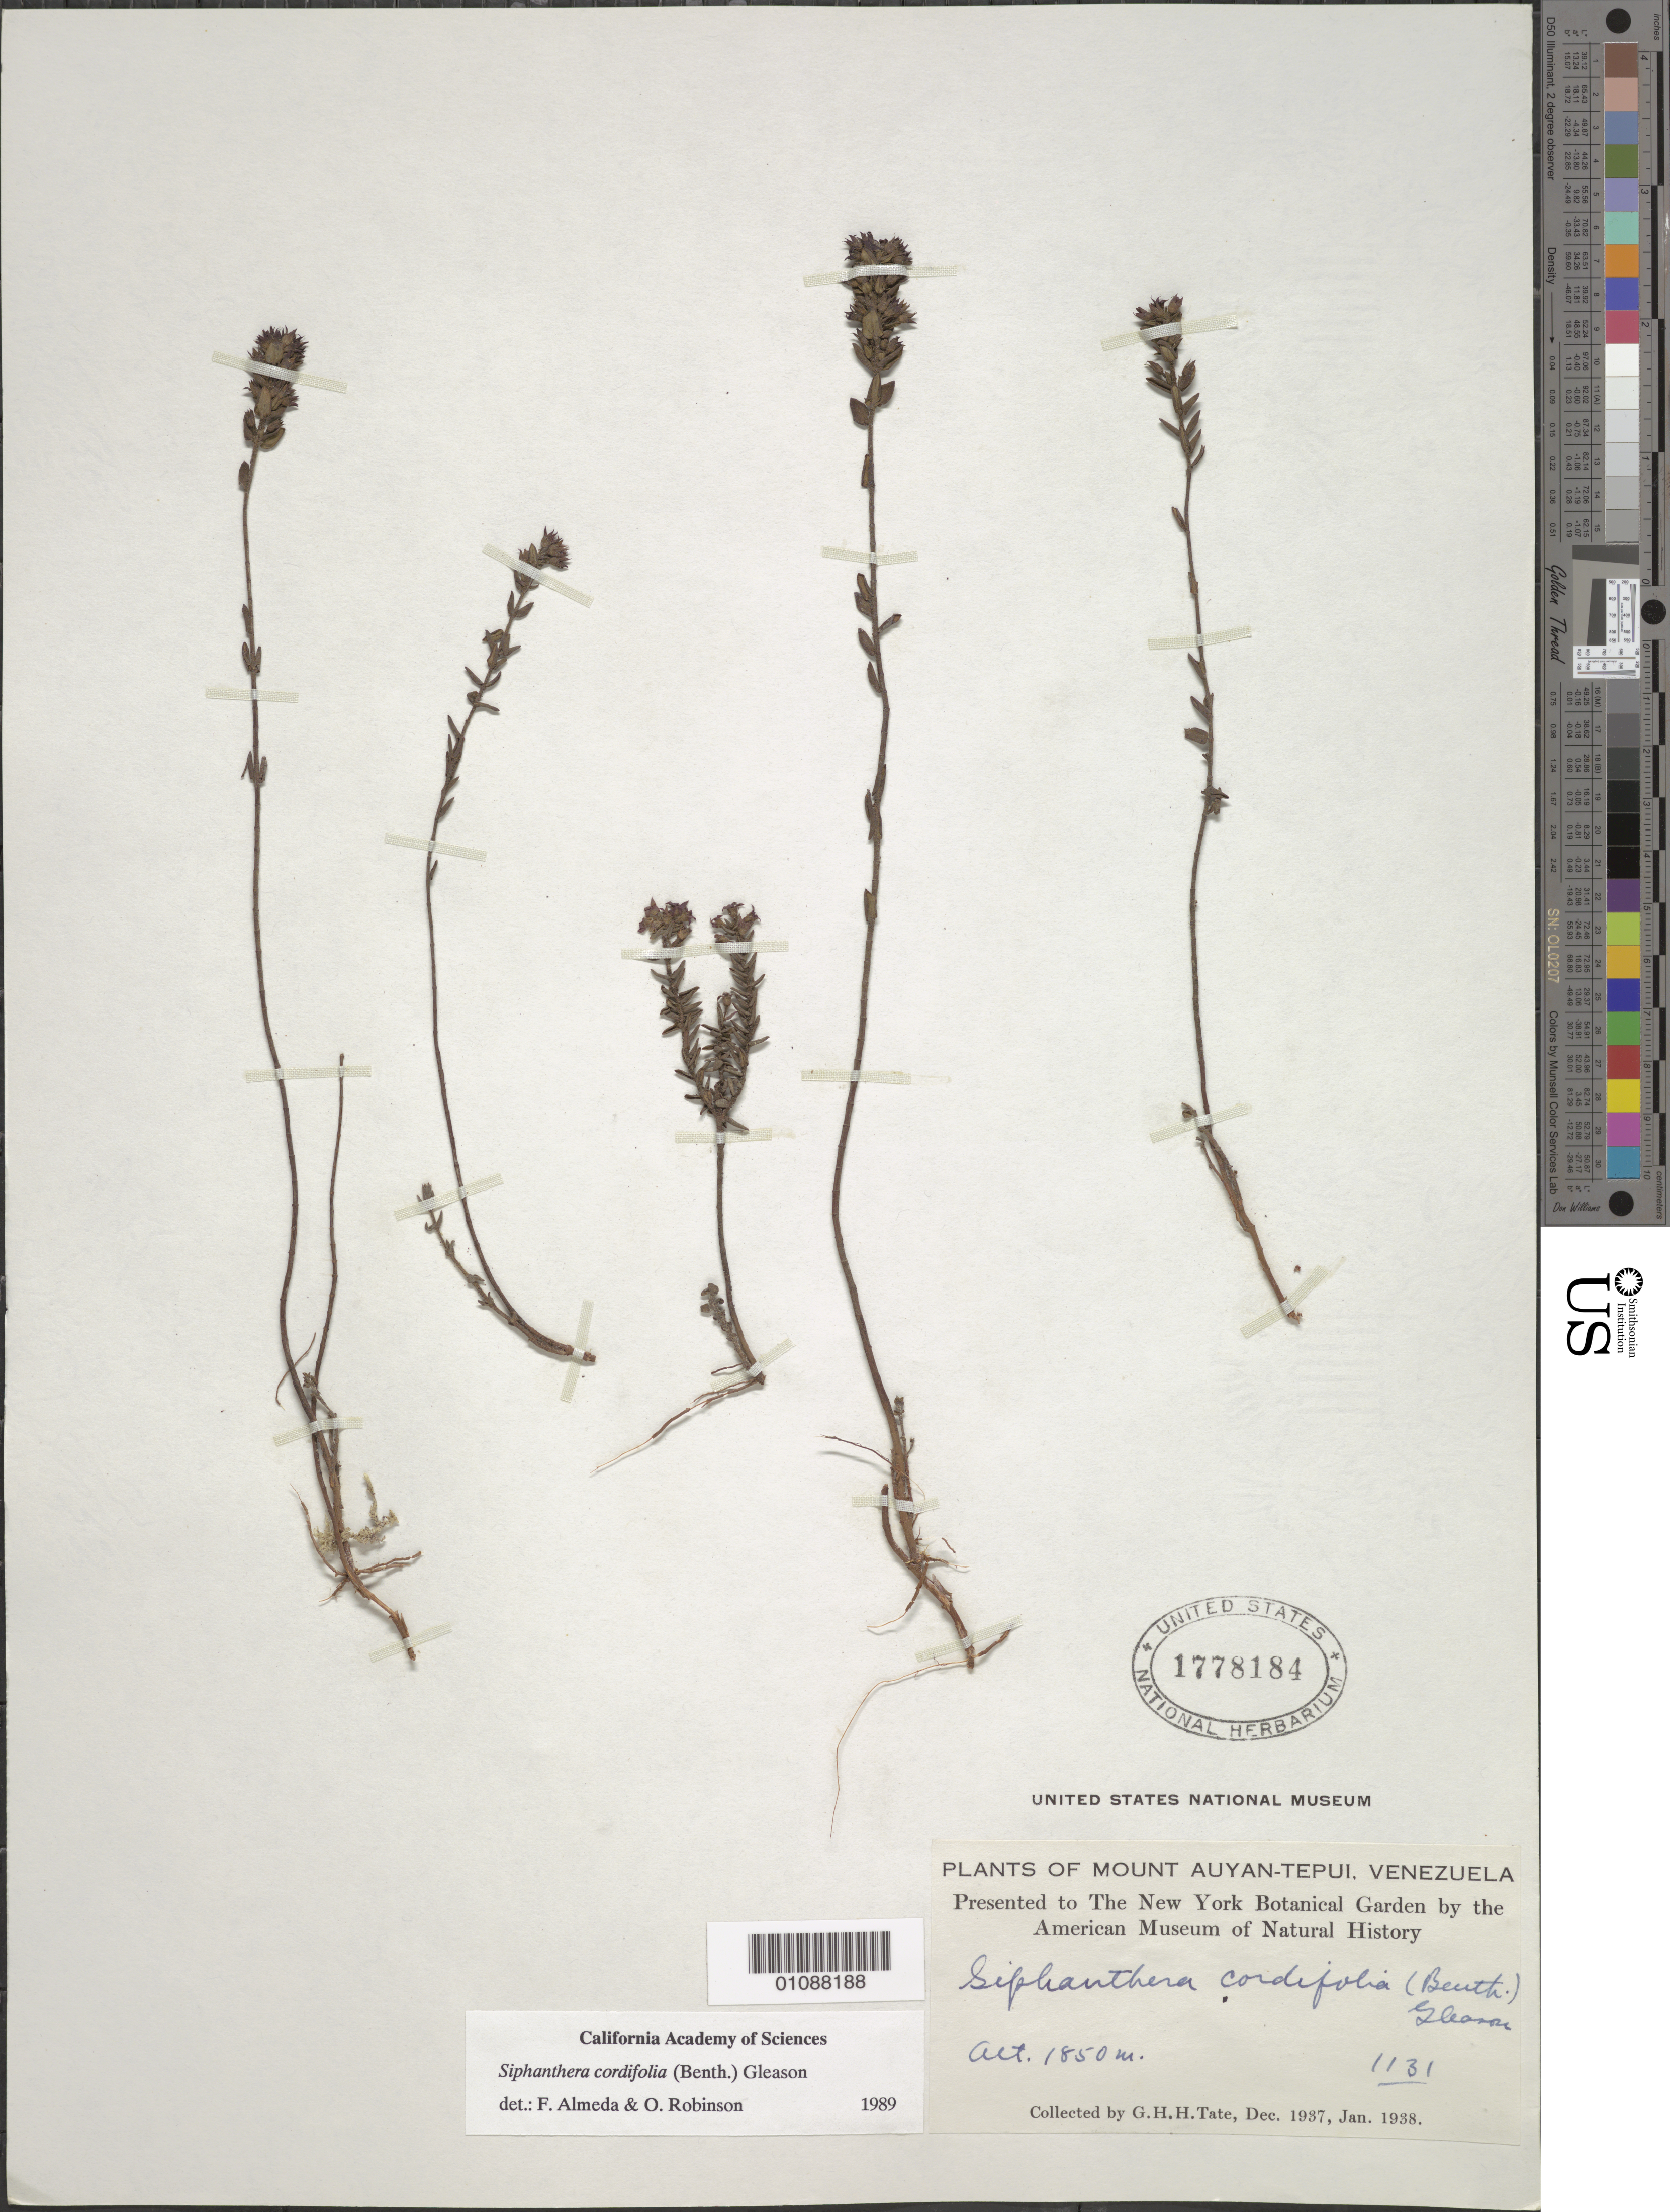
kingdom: Plantae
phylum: Tracheophyta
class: Magnoliopsida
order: Myrtales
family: Melastomataceae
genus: Siphanthera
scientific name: Siphanthera cordifolia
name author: (Benth.) Gleason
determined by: Almeda, F.; Robinson, O. R.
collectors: G. H. H.Tate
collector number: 1131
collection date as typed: Dec-37 to Jan-38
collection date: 1937-12/1938-01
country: Venezuela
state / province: Bolívar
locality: Mt. Auyan-tepuí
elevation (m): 1850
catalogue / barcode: US 1778184